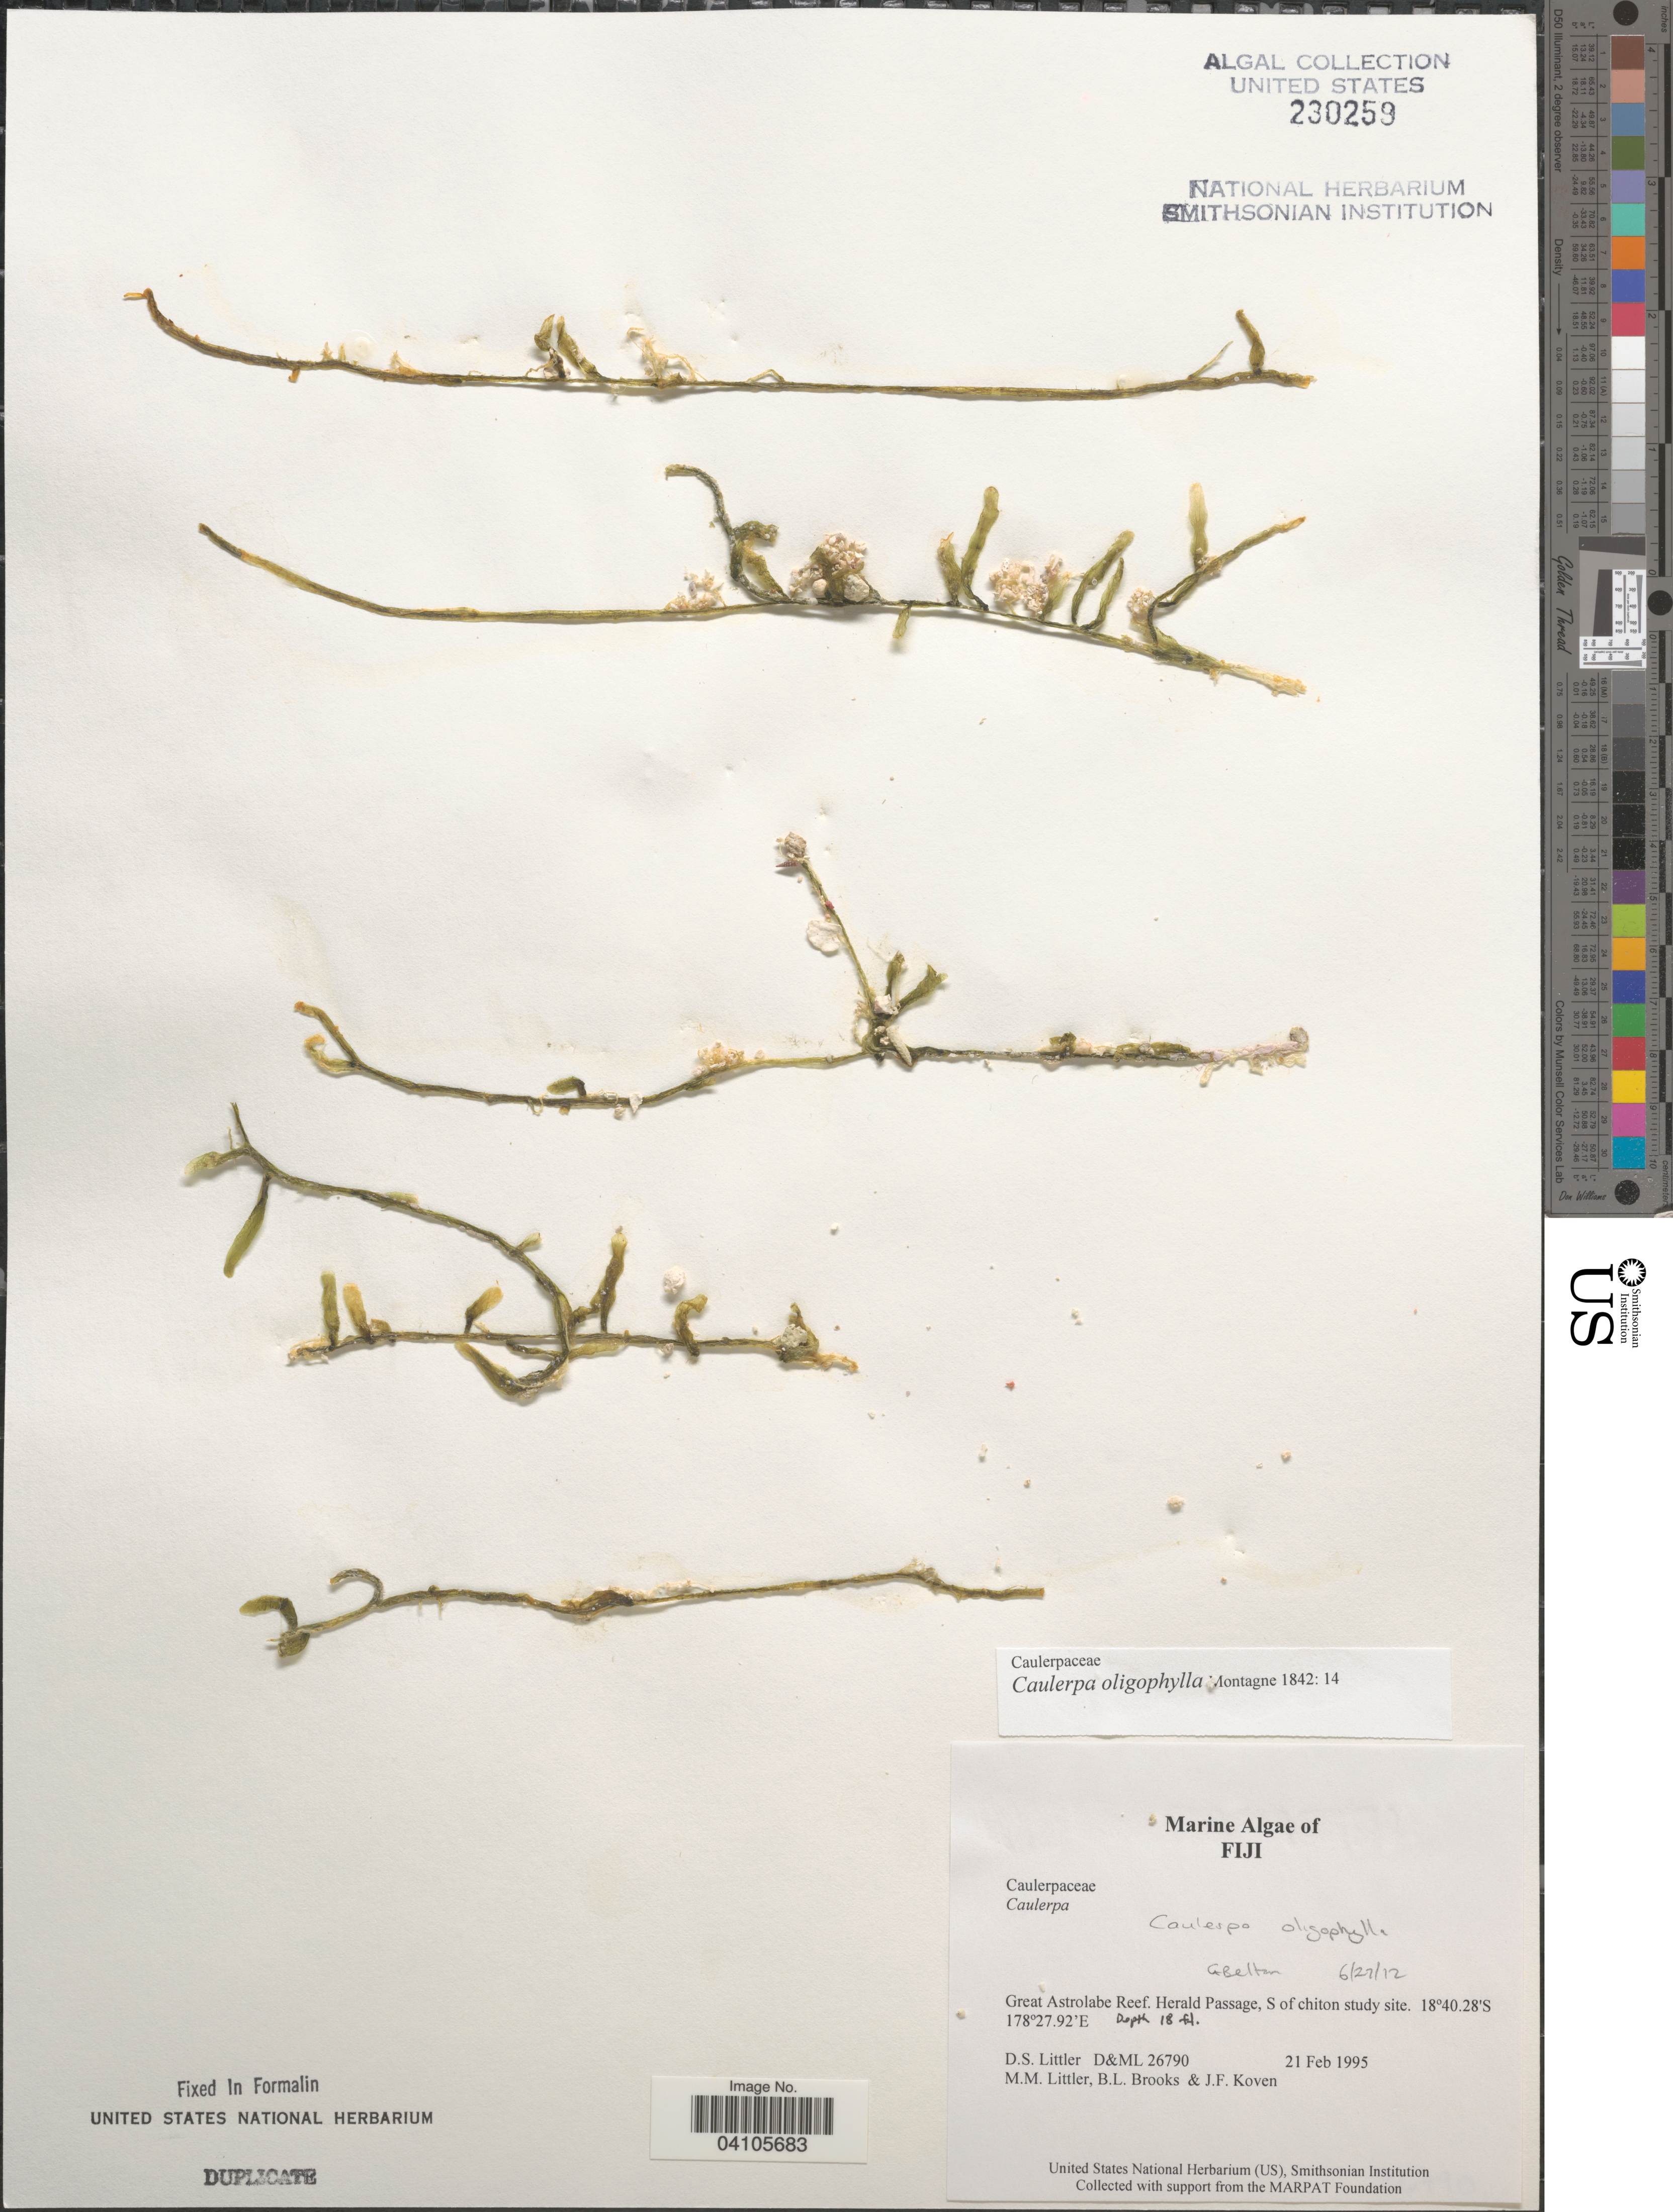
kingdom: Plantae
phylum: Chlorophyta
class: Ulvophyceae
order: Bryopsidales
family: Caulerpaceae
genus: Caulerpa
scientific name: Caulerpa oligophylla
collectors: D. S. Littler, B. Brooks & J. Koven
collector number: D&ML 26790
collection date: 1995-02-21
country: Fiji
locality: Great Astrolabe Reef. Herald Passage, S of chiton study site.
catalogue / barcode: US 230259